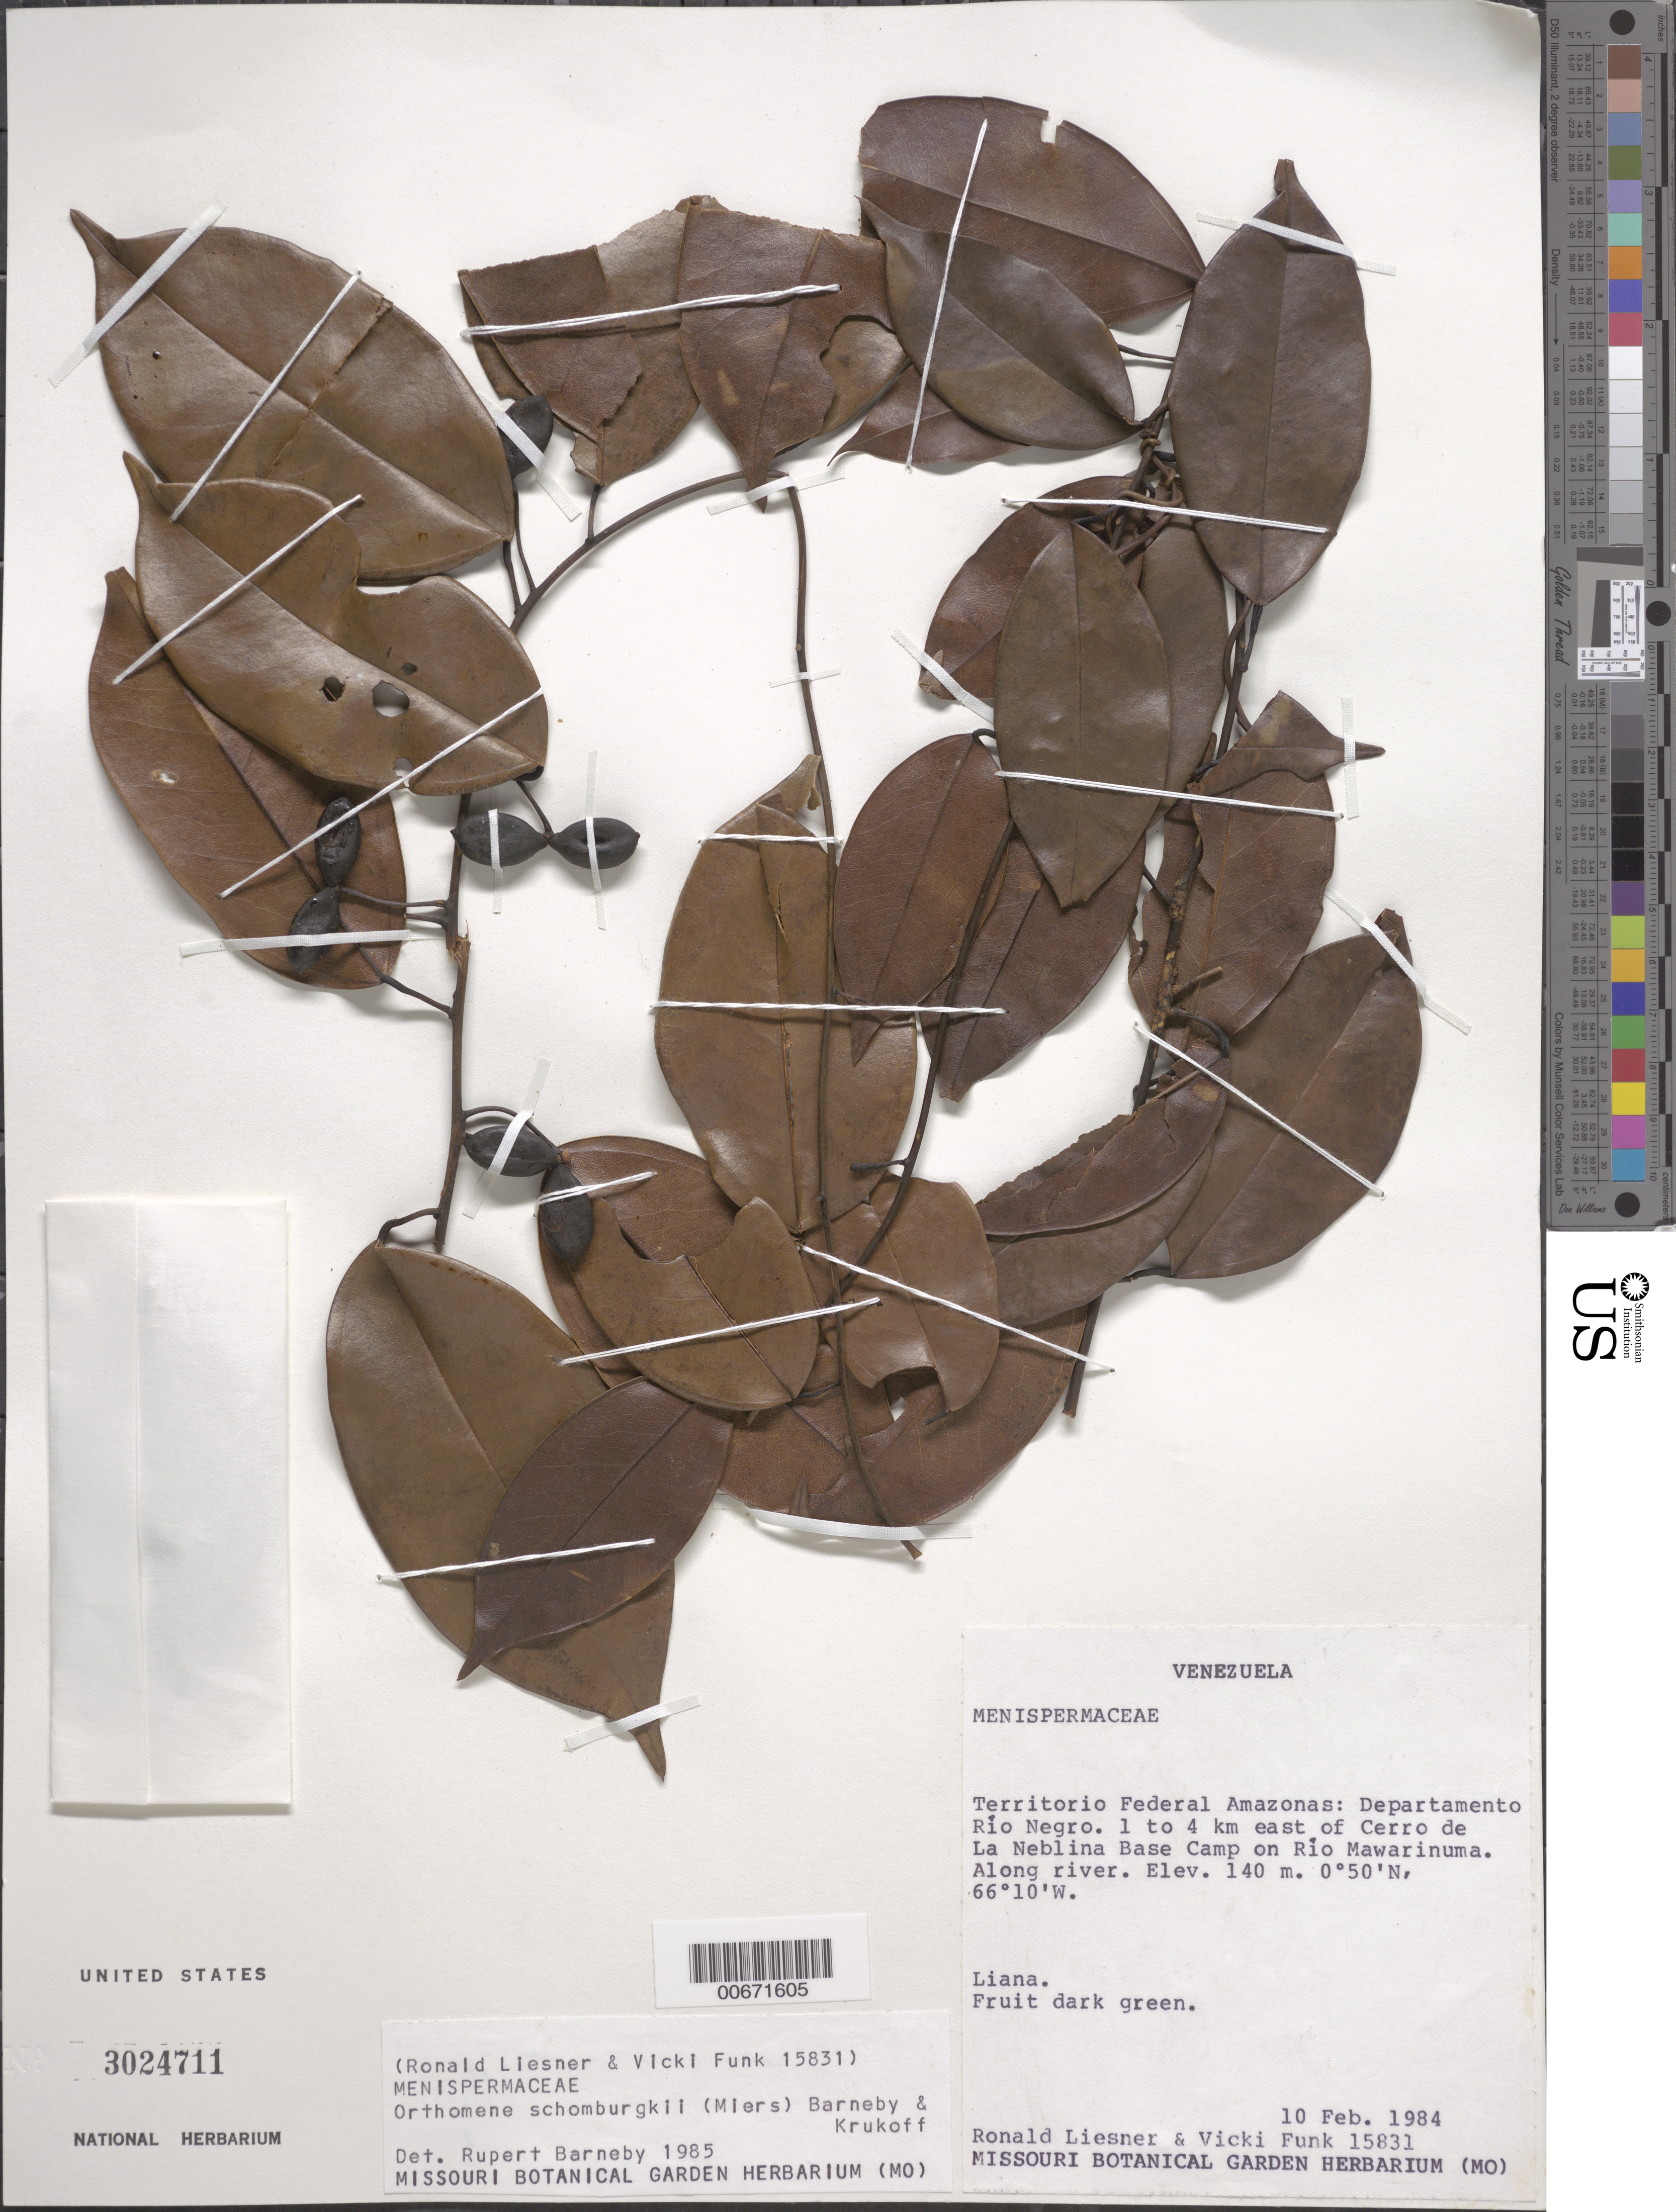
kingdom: Plantae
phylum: Tracheophyta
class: Magnoliopsida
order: Ranunculales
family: Menispermaceae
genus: Anomospermum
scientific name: Anomospermum schomburgkii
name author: Miers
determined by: Strong, Mark T., (BOT), Smithsonian Institution - National Museum of Natural History (UNITED STATES)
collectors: R. L. Liesner & V. Funk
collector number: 15831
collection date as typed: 10-Feb-84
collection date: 1984-02-10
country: Venezuela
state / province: Amazonas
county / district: Río Negro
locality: Río Mawarinuma, 1-4 km E of Cerro de La Neblina Base Camp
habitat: Along river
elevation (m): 140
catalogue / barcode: US 3024711